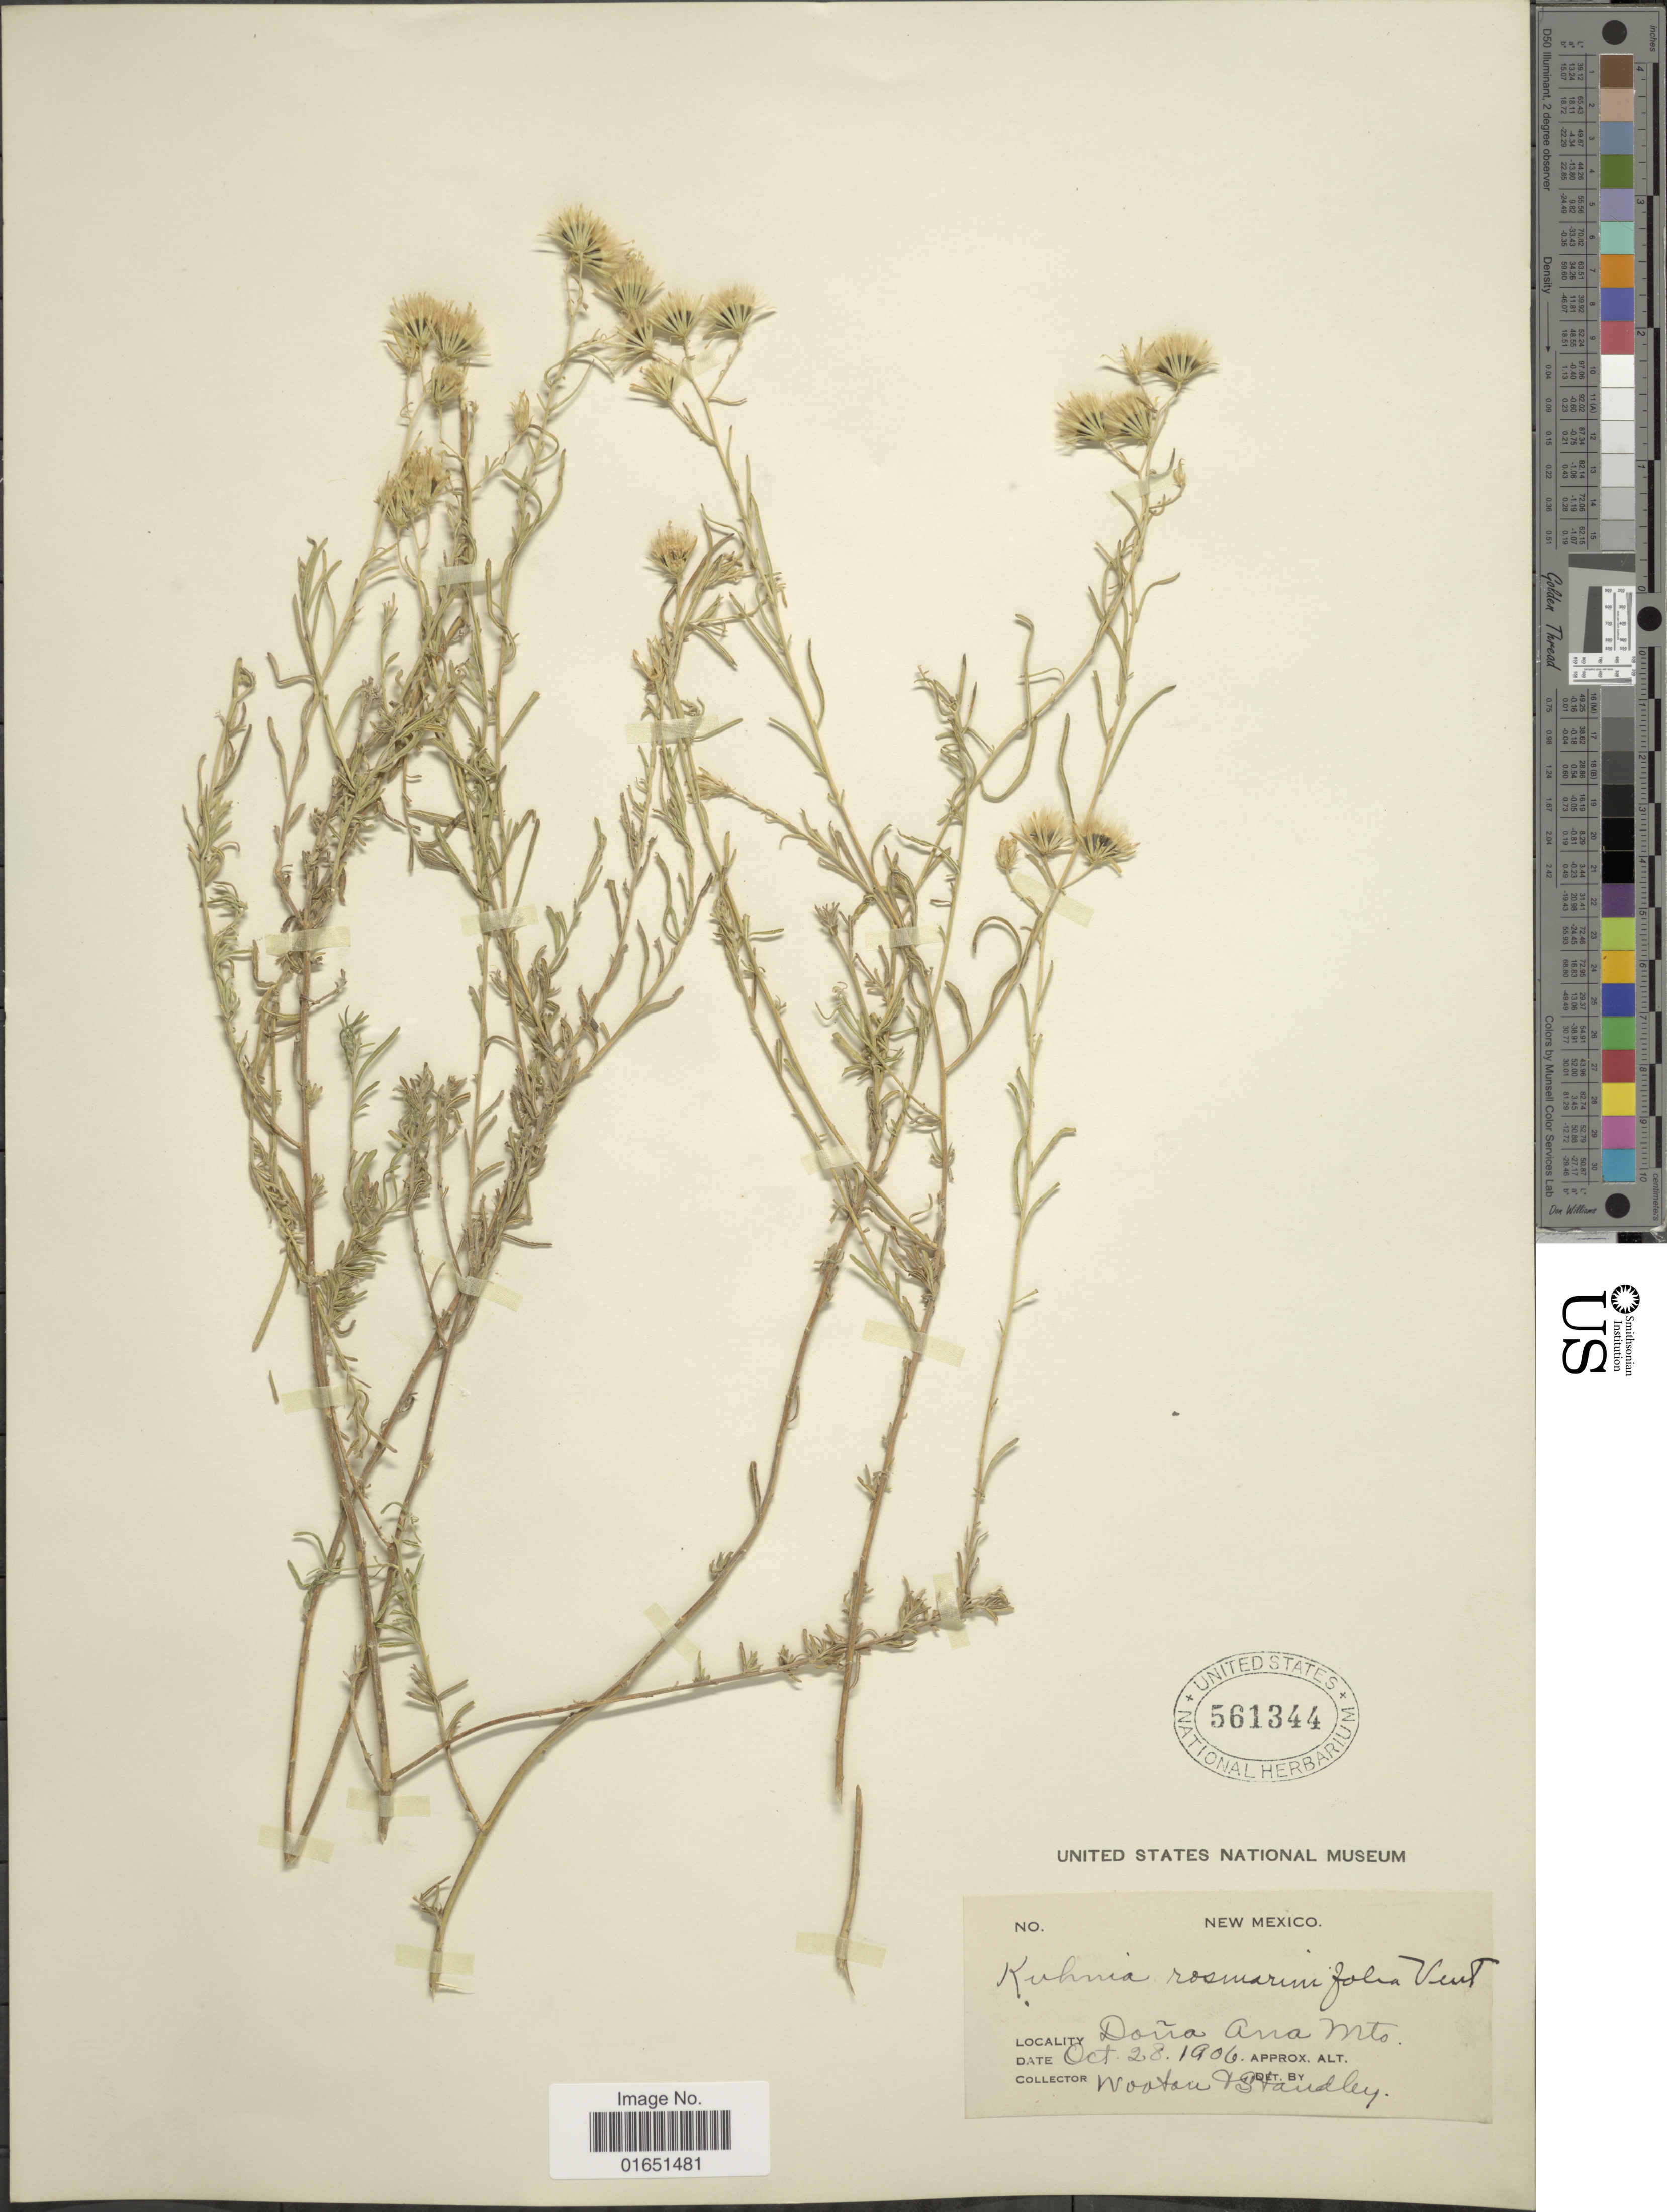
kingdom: Plantae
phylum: Tracheophyta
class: Magnoliopsida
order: Asterales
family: Asteraceae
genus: Brickellia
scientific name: Brickellia rosmarinifolia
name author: (Vent.) W.A. Weber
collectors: E. O. Wooton & P. C. Standley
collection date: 1906-10-28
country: United States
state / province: New Mexico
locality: Doña Ana Mts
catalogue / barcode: US 561344